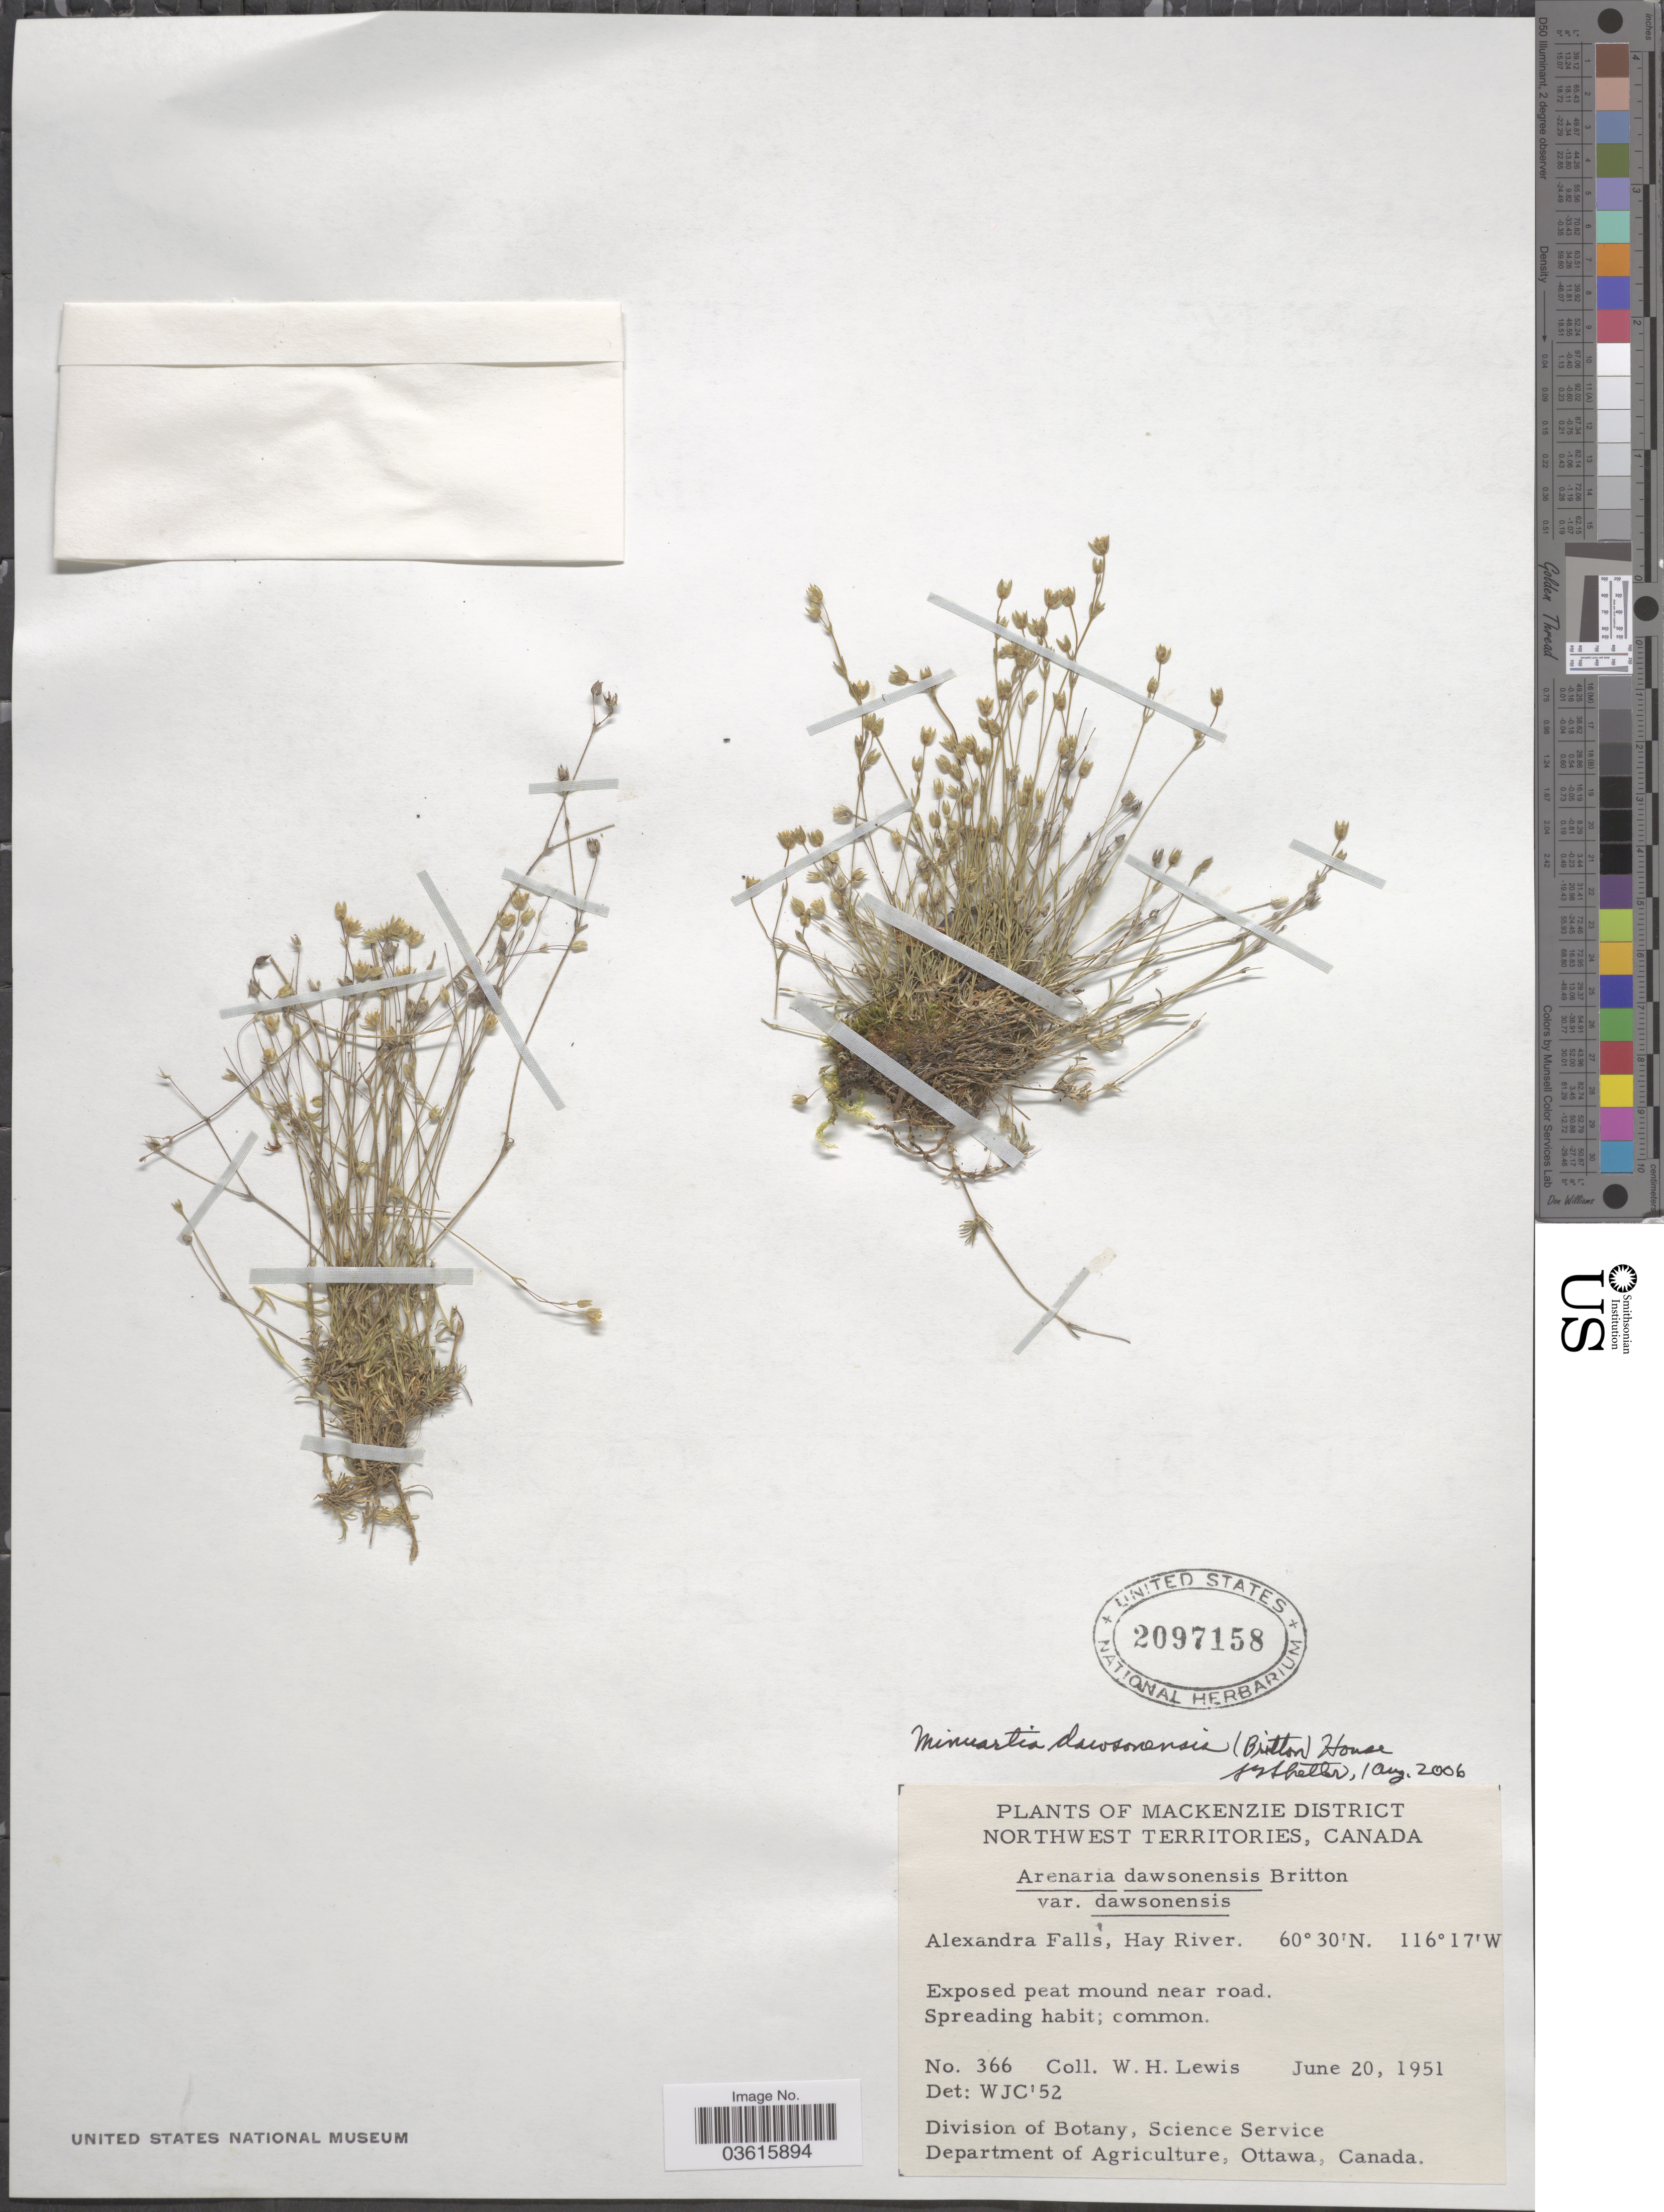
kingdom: Plantae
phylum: Tracheophyta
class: Magnoliopsida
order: Caryophyllales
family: Caryophyllaceae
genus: Minuartia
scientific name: Minuartia dawsonensis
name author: (Britton) House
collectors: W. H. Lewis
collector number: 366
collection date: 1951-06-20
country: Canada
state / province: Northwest Territories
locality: Mackenzie District. Alexandra Falls, Hay River.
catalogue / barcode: US 2097158